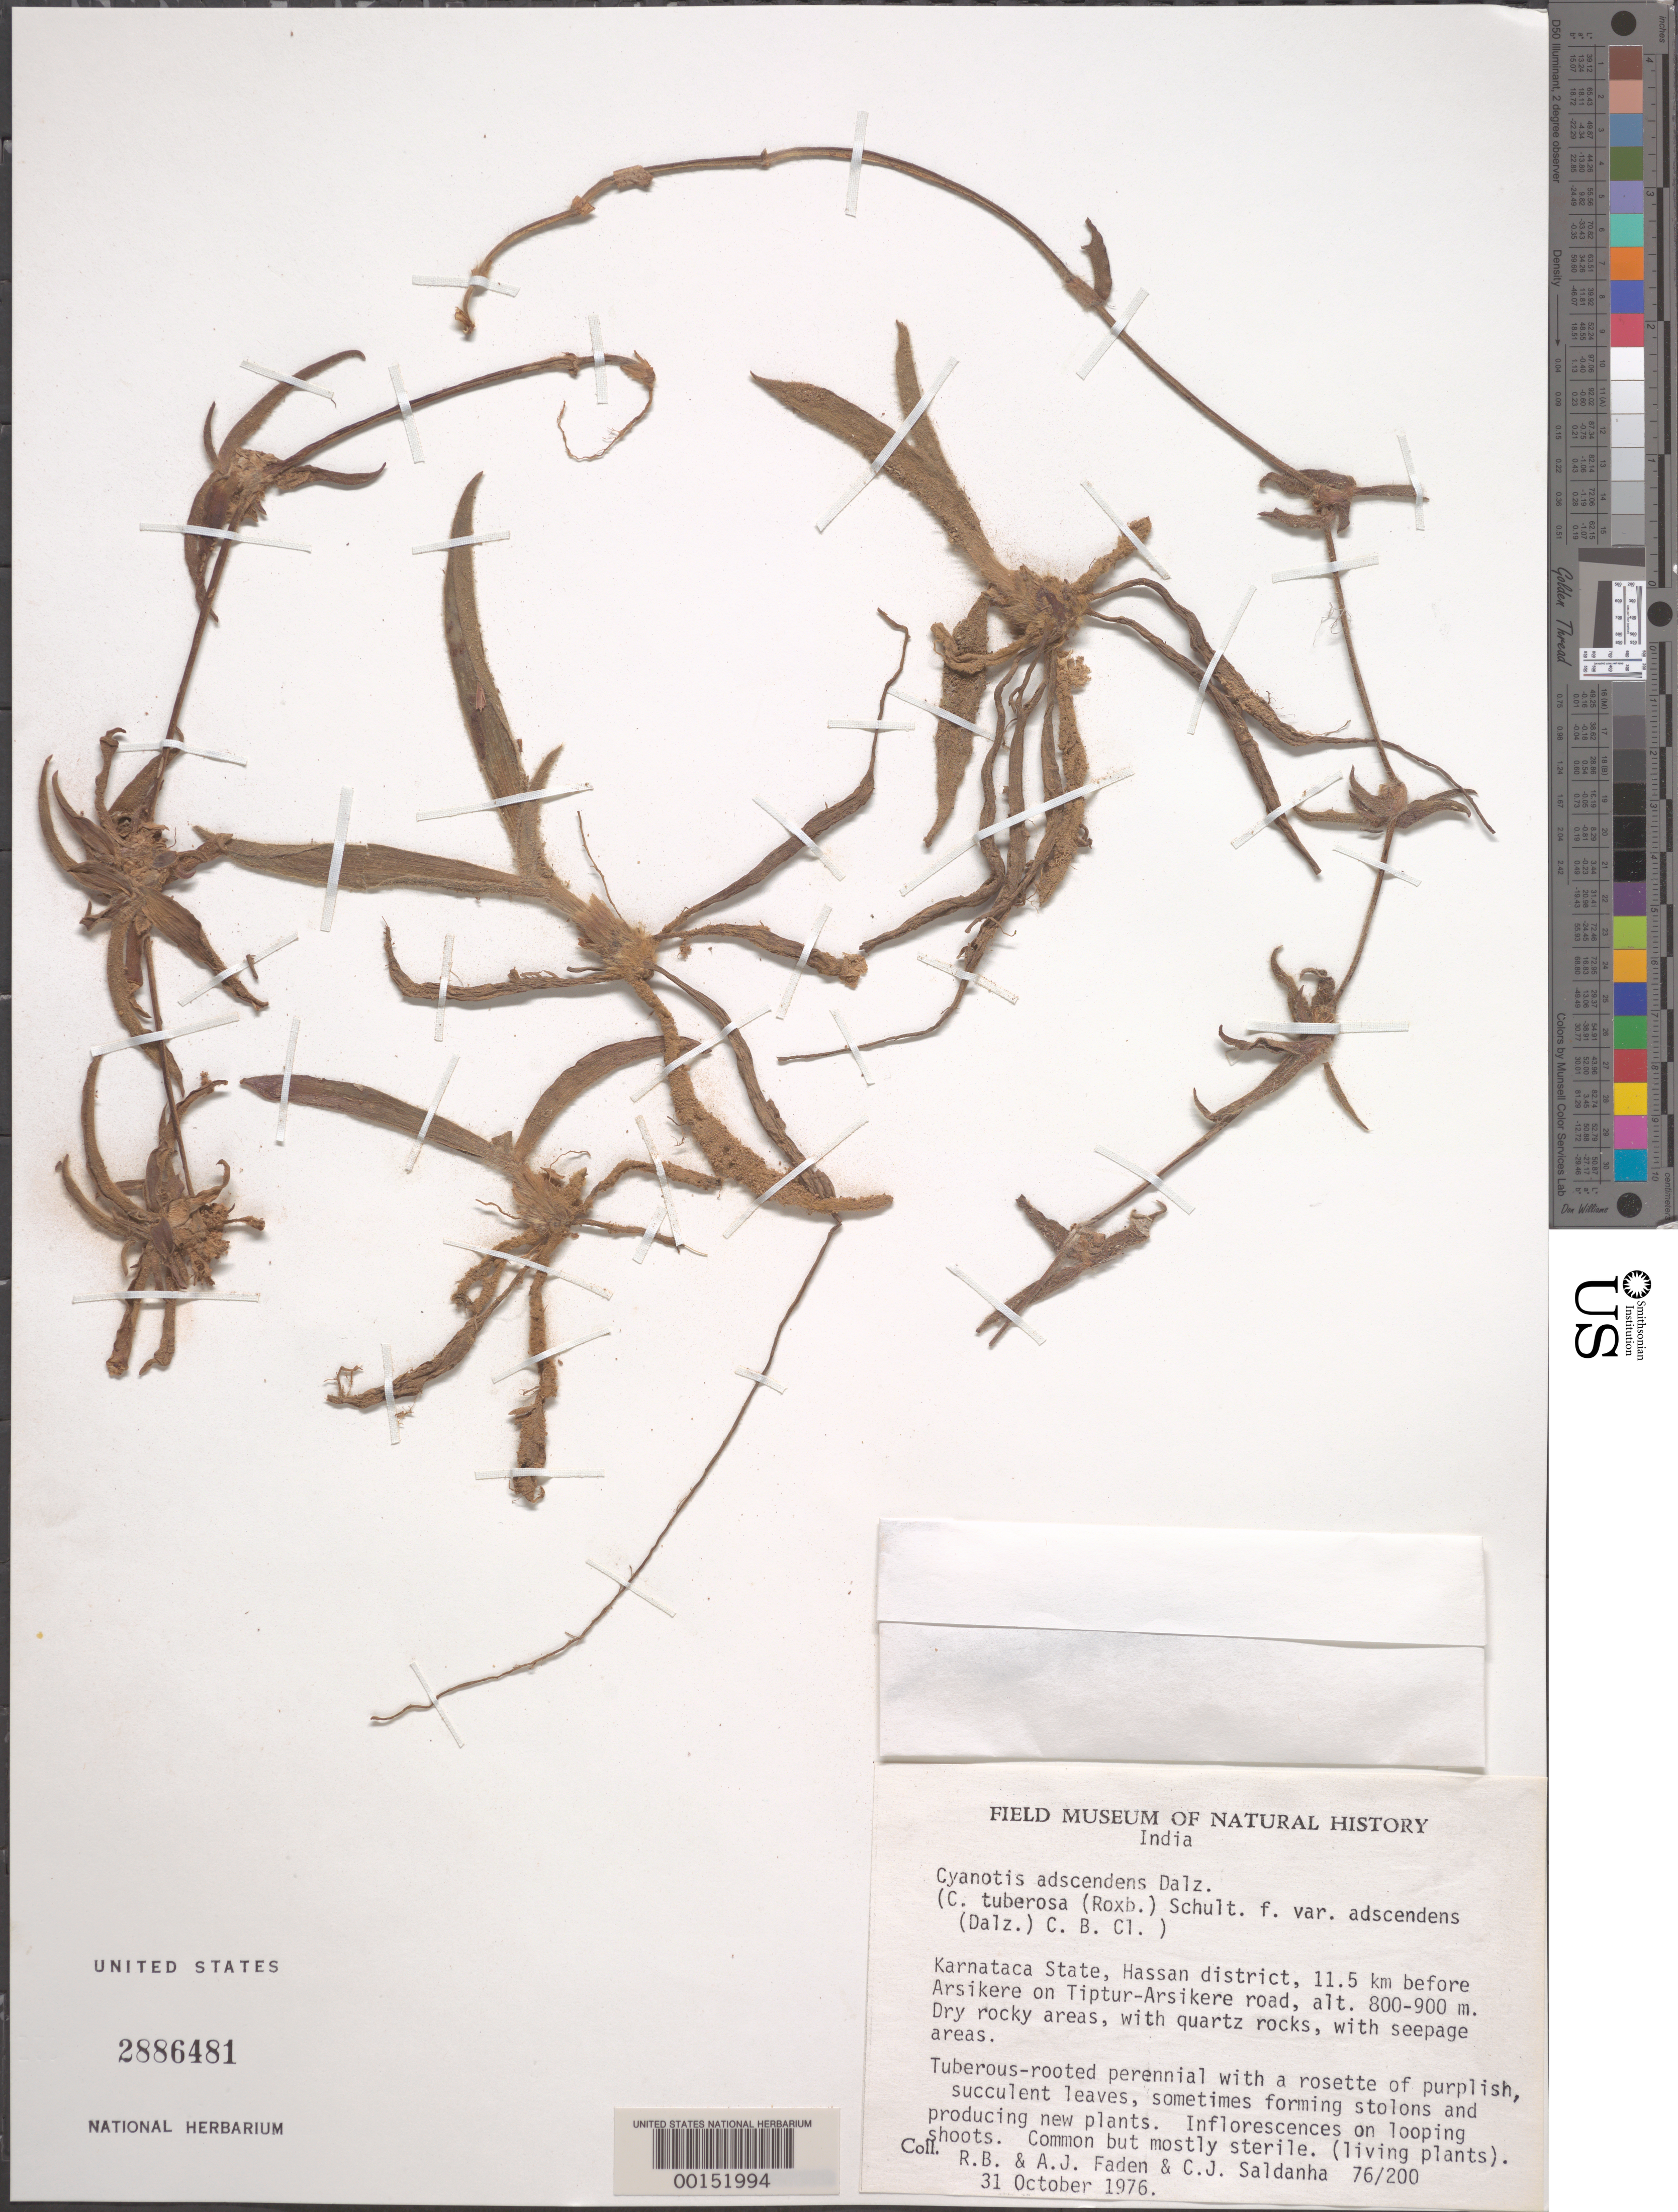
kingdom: Plantae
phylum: Tracheophyta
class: Liliopsida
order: Commelinales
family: Commelinaceae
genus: Cyanotis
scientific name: Cyanotis tuberosa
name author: (Roxb.) Schult. & Schult. f.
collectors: R. B. Faden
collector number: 76/200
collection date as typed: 31 Oct 1976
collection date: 1976-10-31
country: India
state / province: Karnataka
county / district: Hassan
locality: Arsikere, mysore state [mysore state = karnataka.]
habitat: Dry, quartz-rock areas with seepage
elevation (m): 800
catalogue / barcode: US 2886481